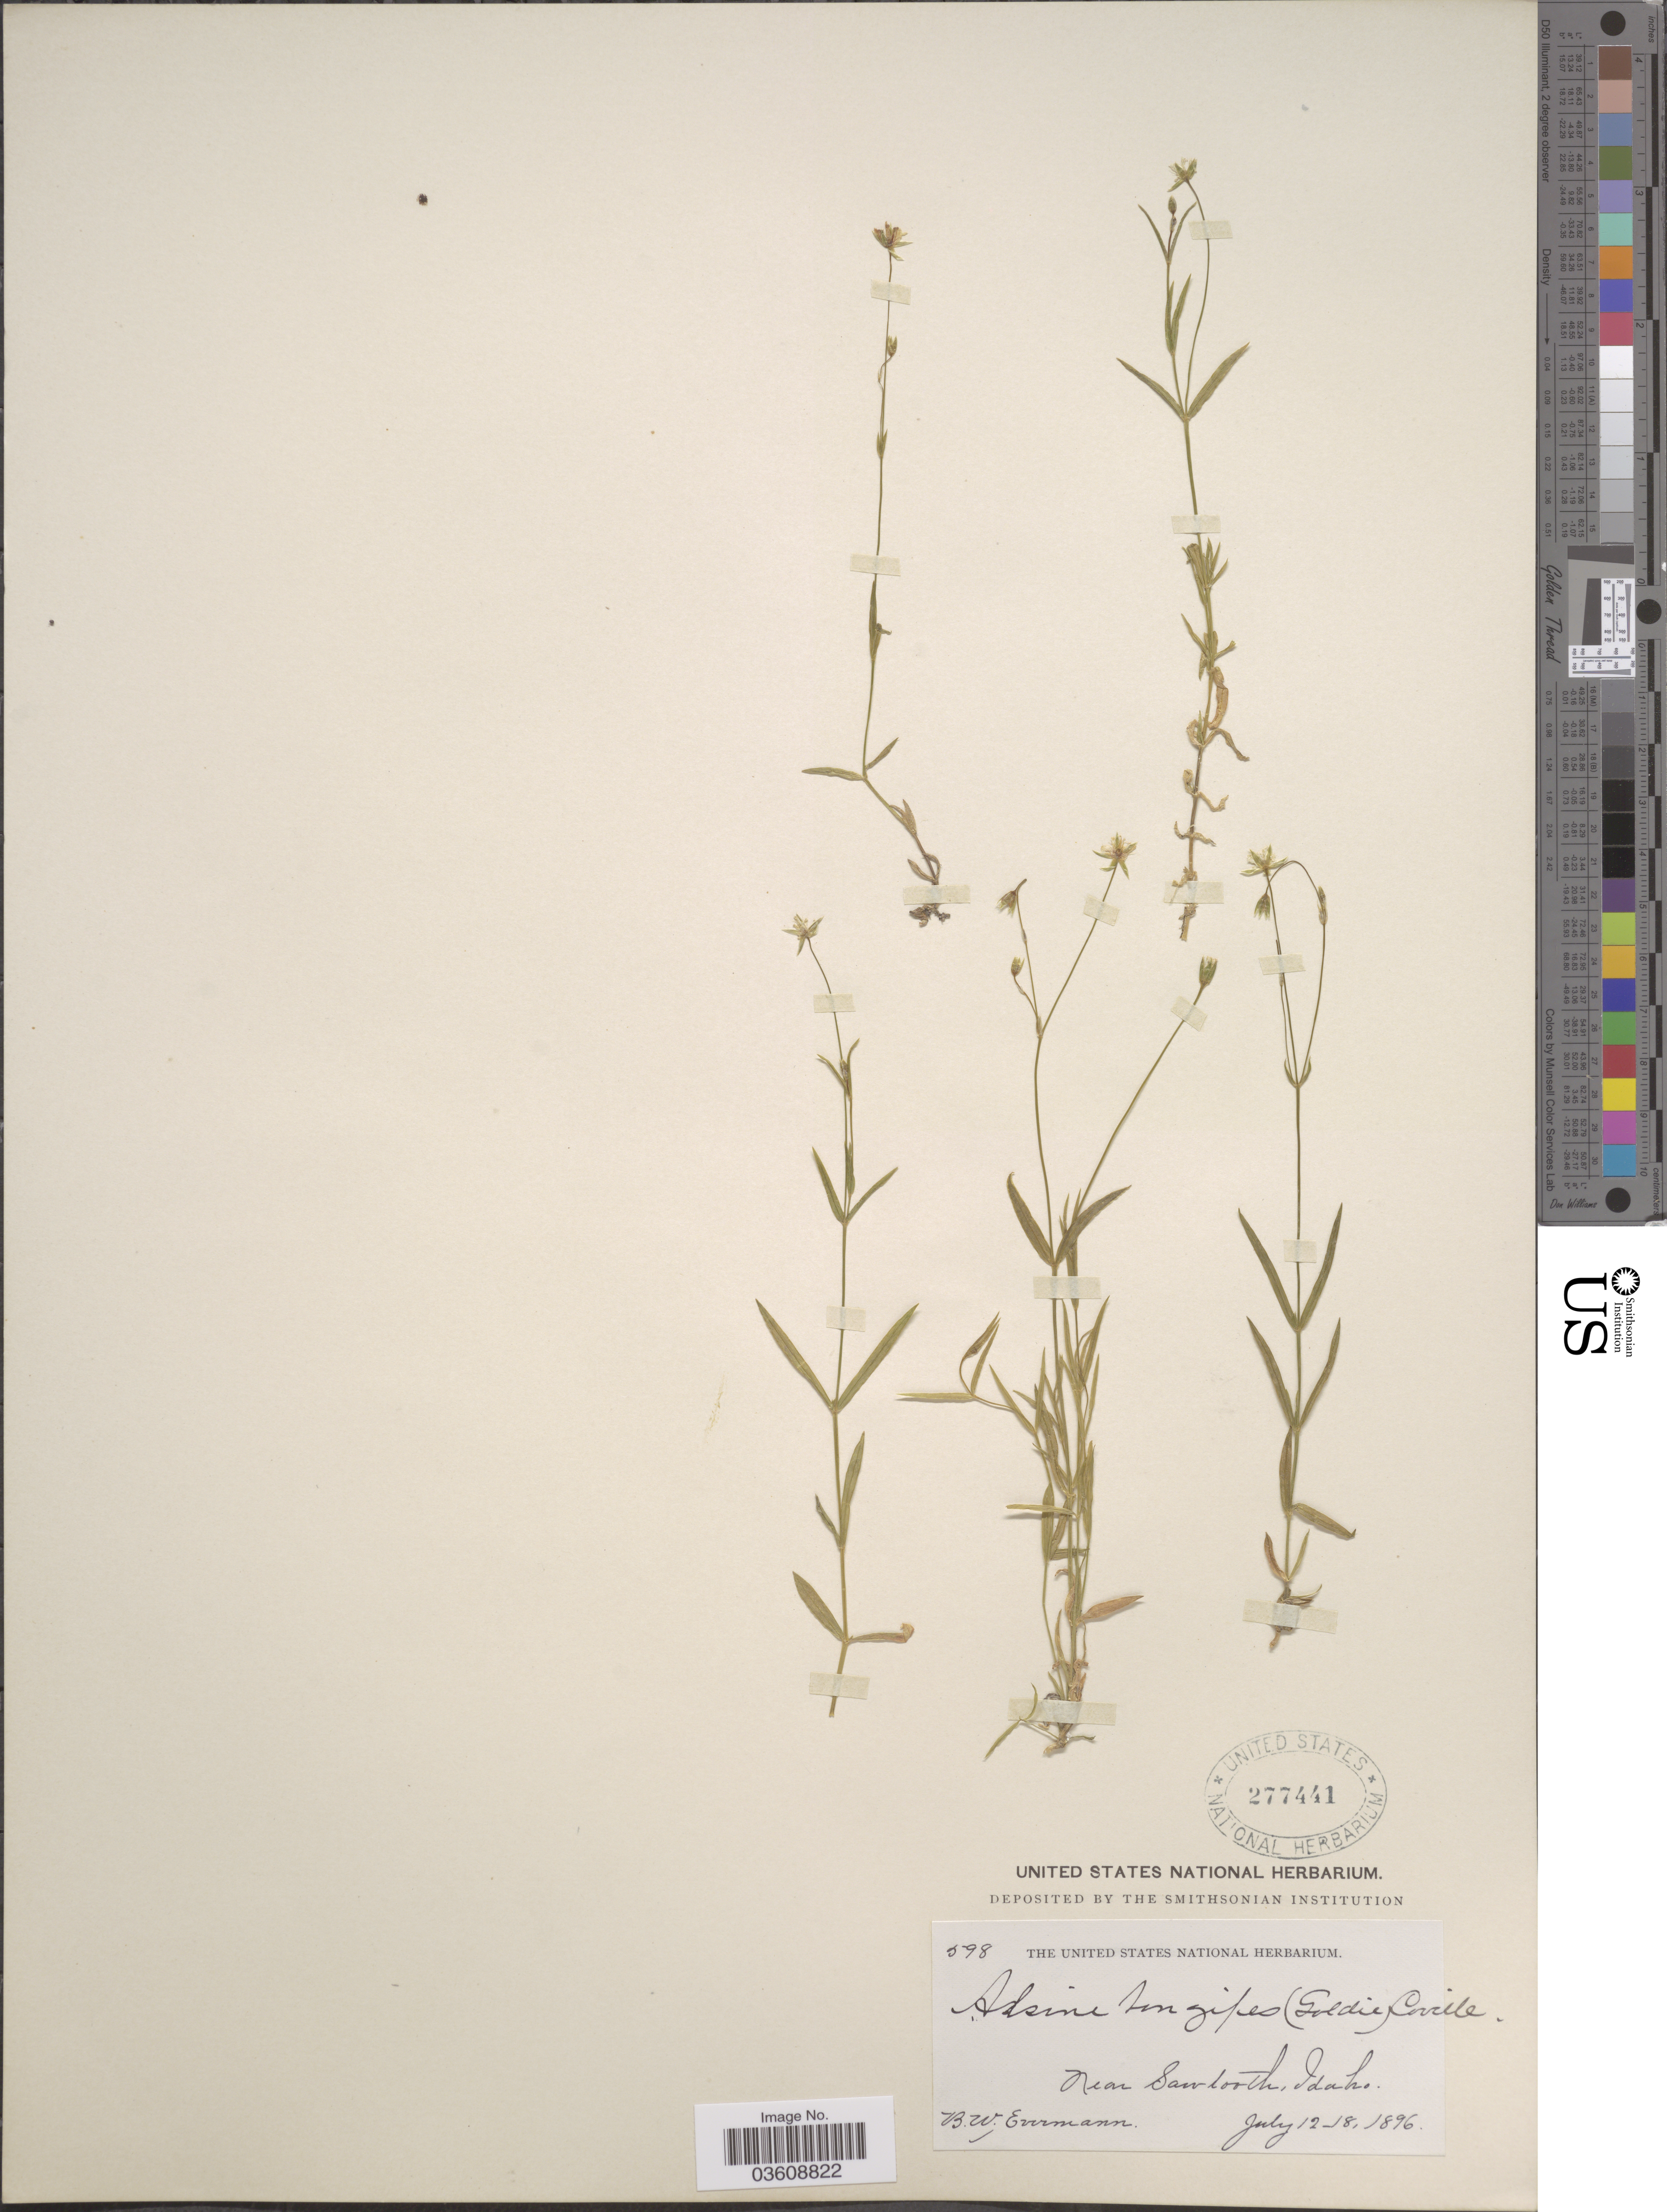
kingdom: Plantae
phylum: Tracheophyta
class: Magnoliopsida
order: Caryophyllales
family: Caryophyllaceae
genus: Stellaria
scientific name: Stellaria longipes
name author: Goldie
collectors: B. W. Evermann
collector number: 598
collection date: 1896-07-12/1896-07-18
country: United States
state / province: Idaho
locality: Near Sawtooth.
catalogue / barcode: US 277441